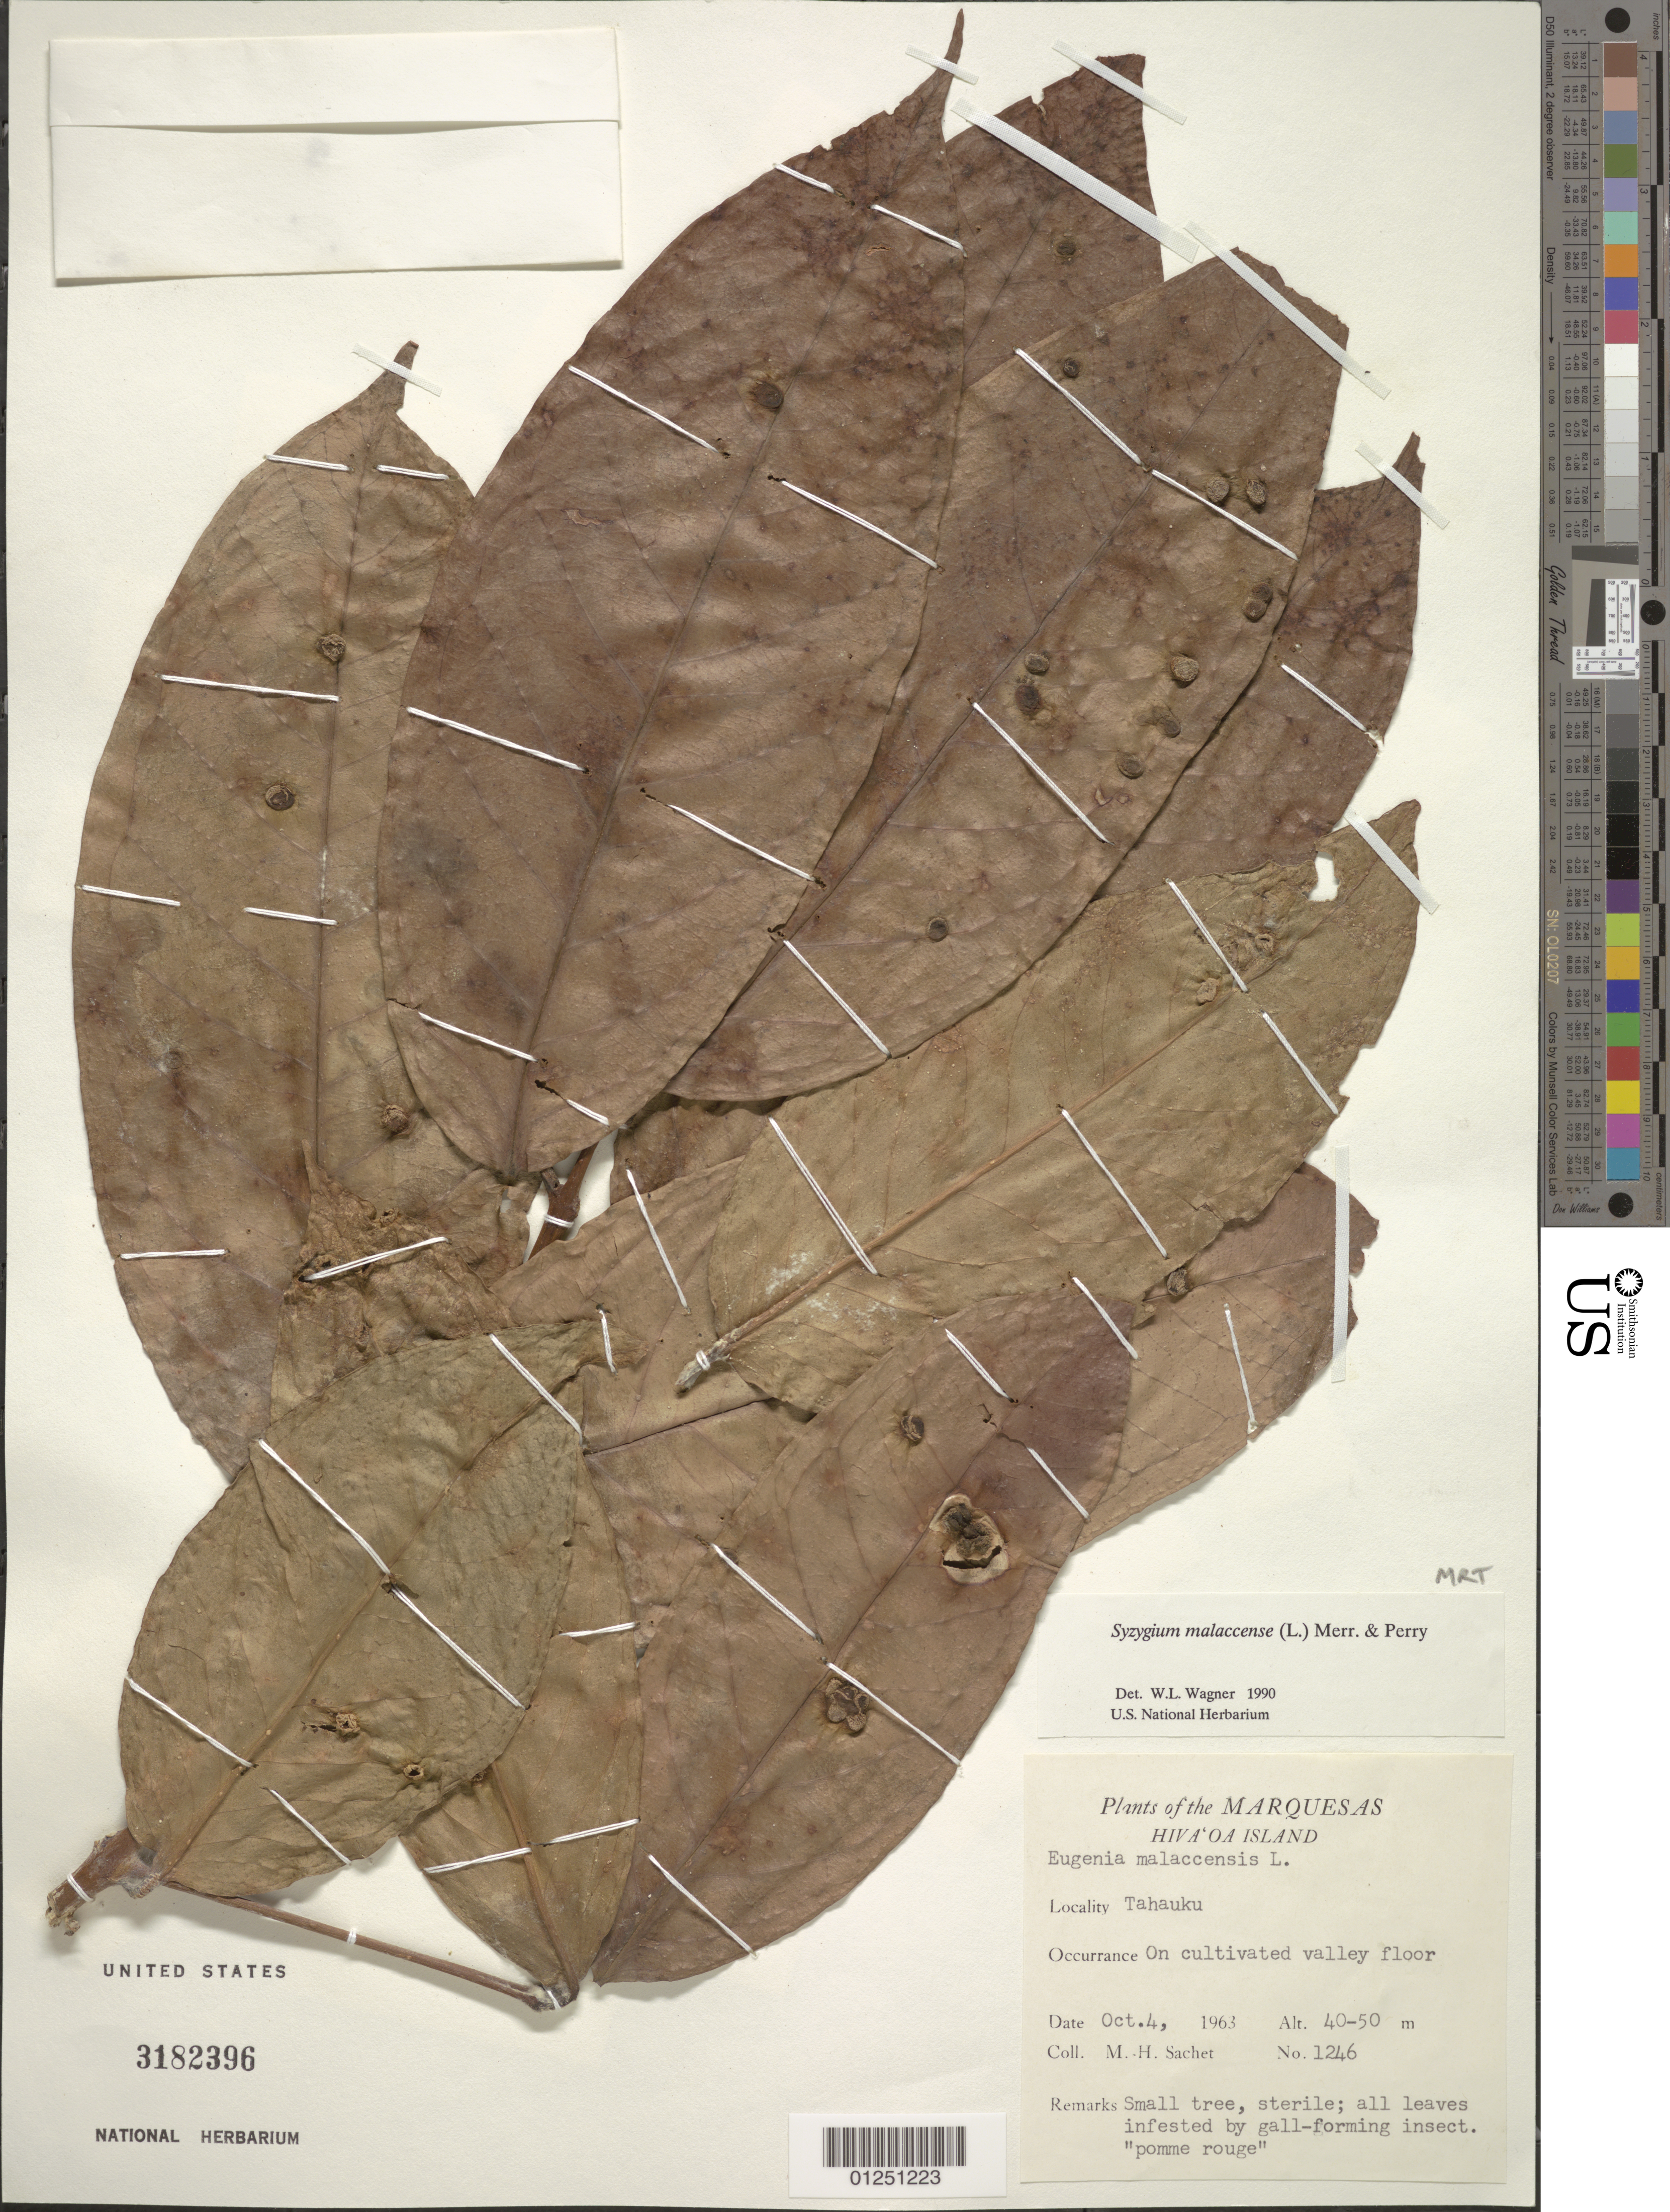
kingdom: Plantae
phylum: Tracheophyta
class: Magnoliopsida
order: Myrtales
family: Myrtaceae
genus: Syzygium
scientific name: Syzygium malaccense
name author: (L.) Merr. & L.M. Perry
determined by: Wagner, W. L., (BOT), Smithsonian Institution - National Museum of Natural History (UNITED STATES)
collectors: M.-H. Sachet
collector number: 1246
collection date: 1963-10-04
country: French Polynesia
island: Hiva Oa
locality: Tahauku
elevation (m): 40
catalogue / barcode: US 3182396